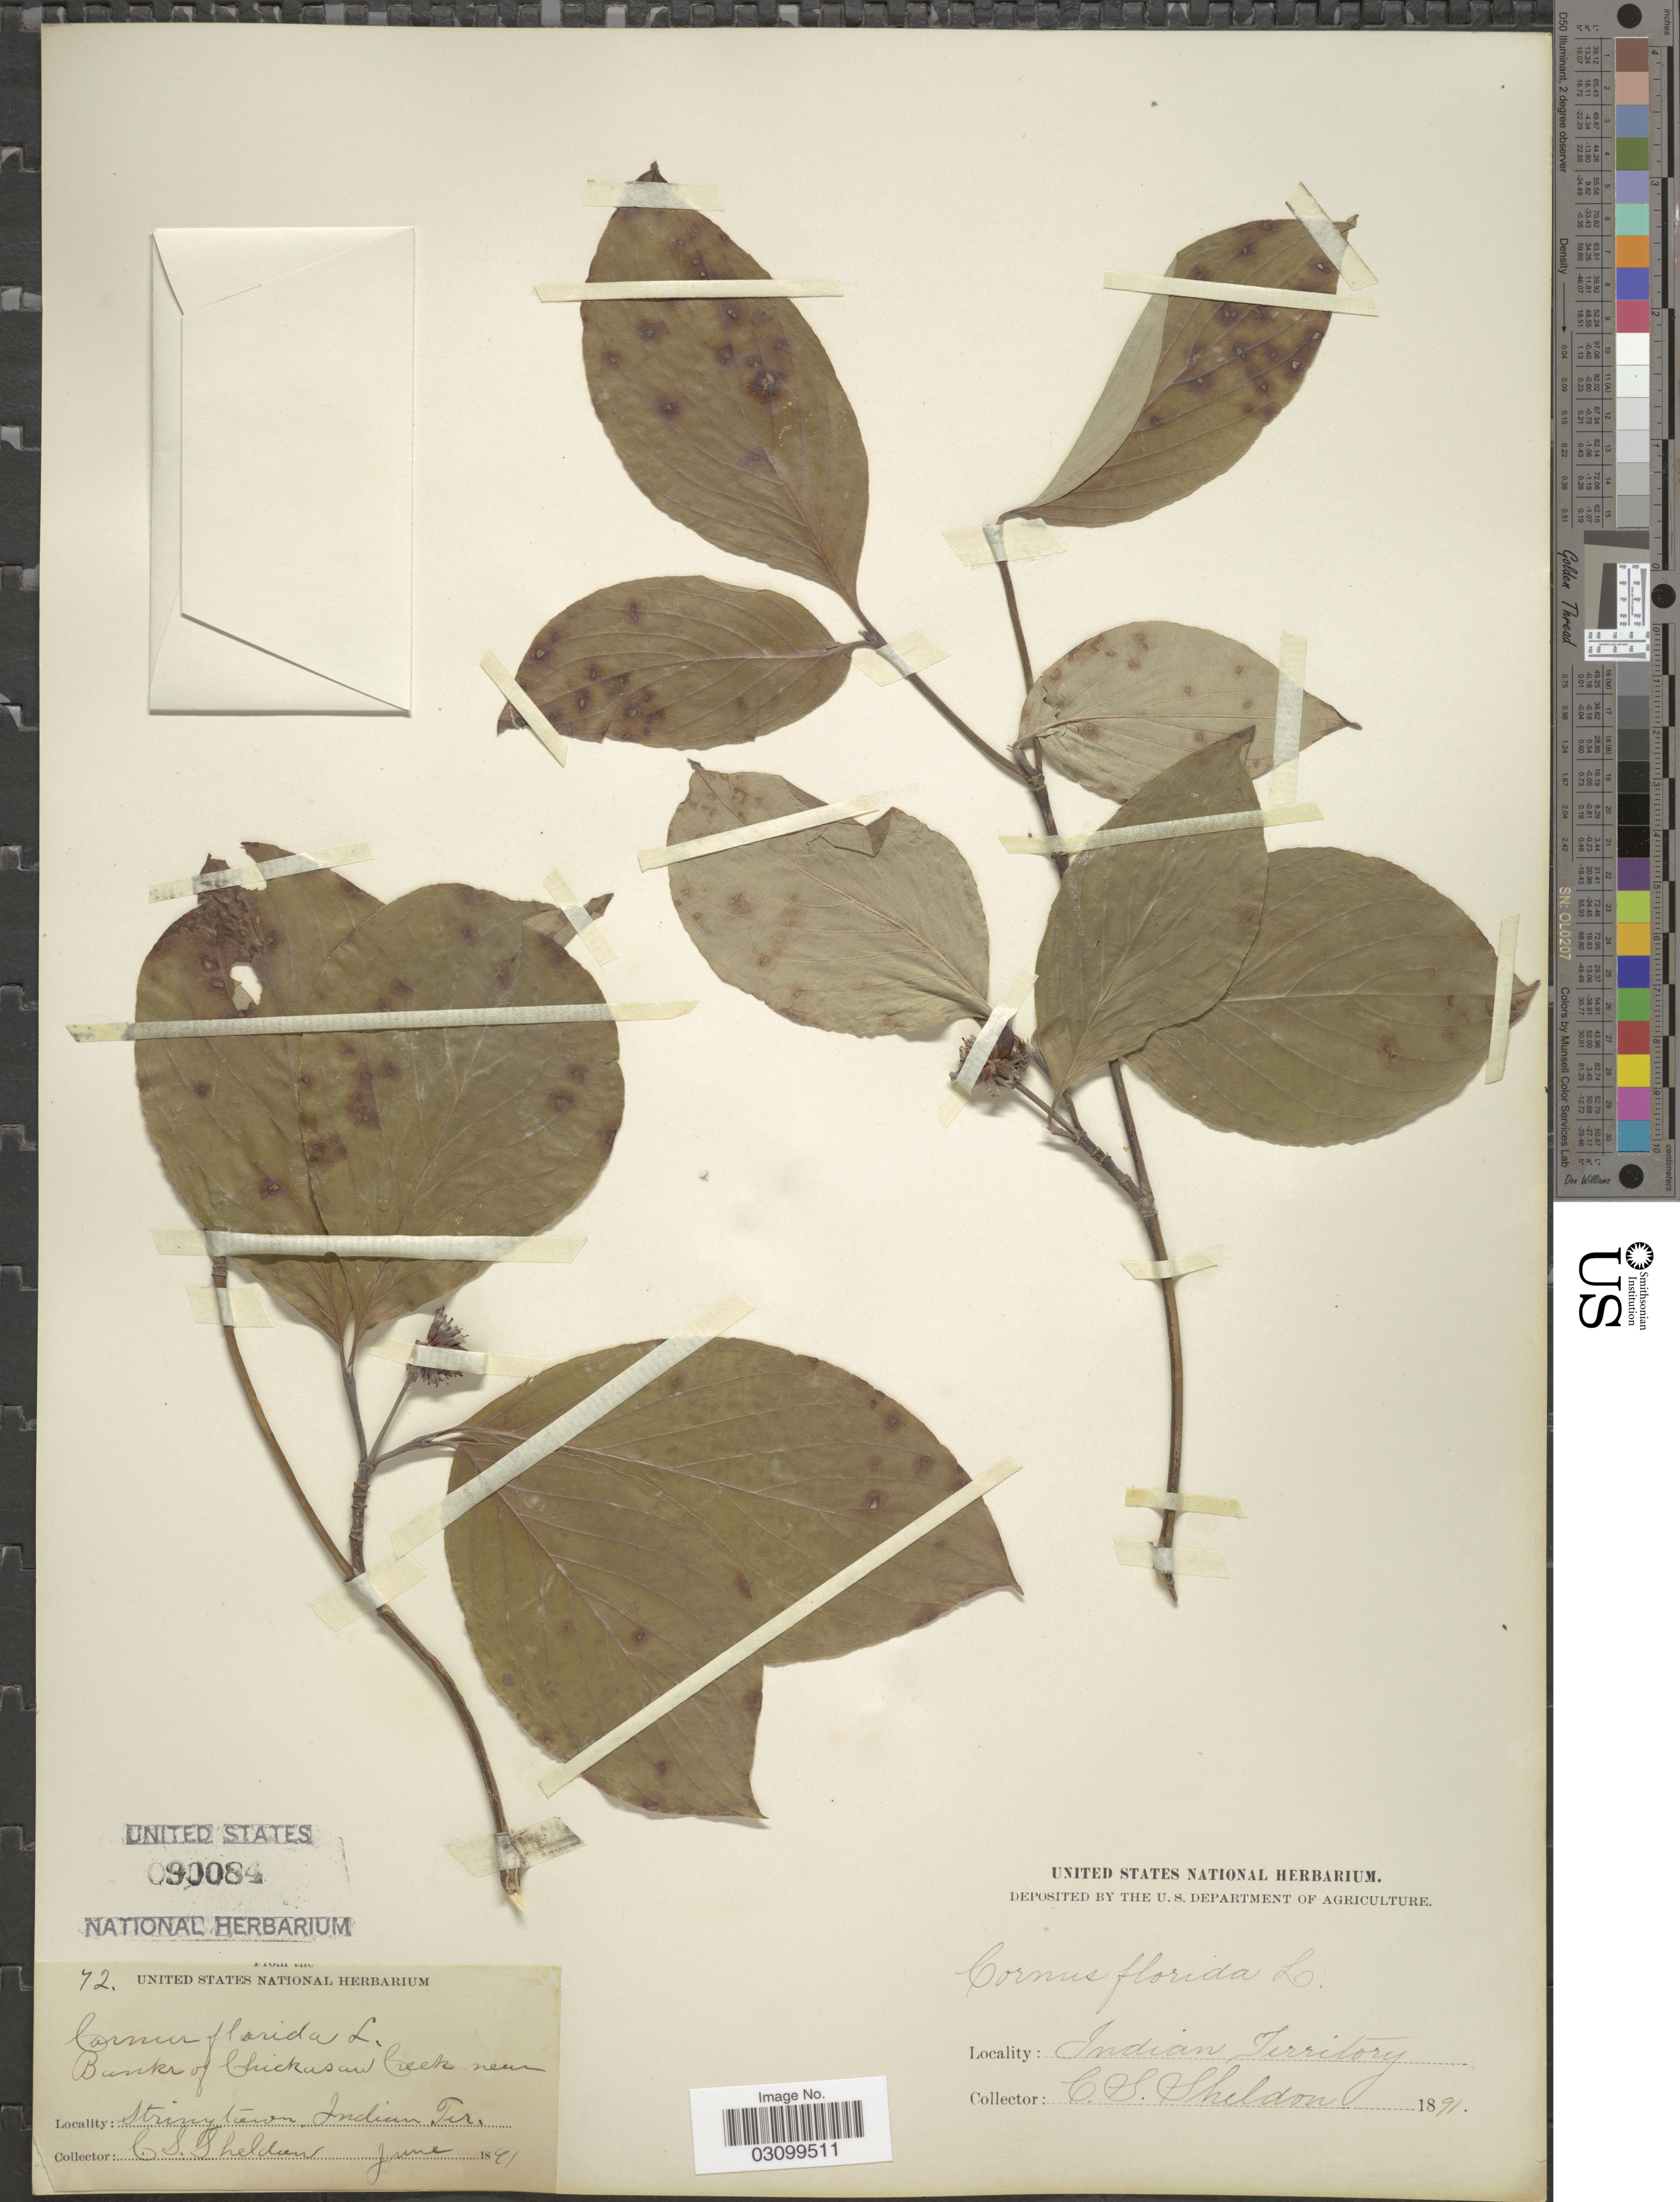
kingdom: Plantae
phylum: Tracheophyta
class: Magnoliopsida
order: Cornales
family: Cornaceae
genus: Cornus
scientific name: Cornus florida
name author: L.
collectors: C. S. Sheldon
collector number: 72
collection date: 1891-06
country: United States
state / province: Oklahoma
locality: Banks of Chickasaw Creek near Stringtown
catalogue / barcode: US 90084